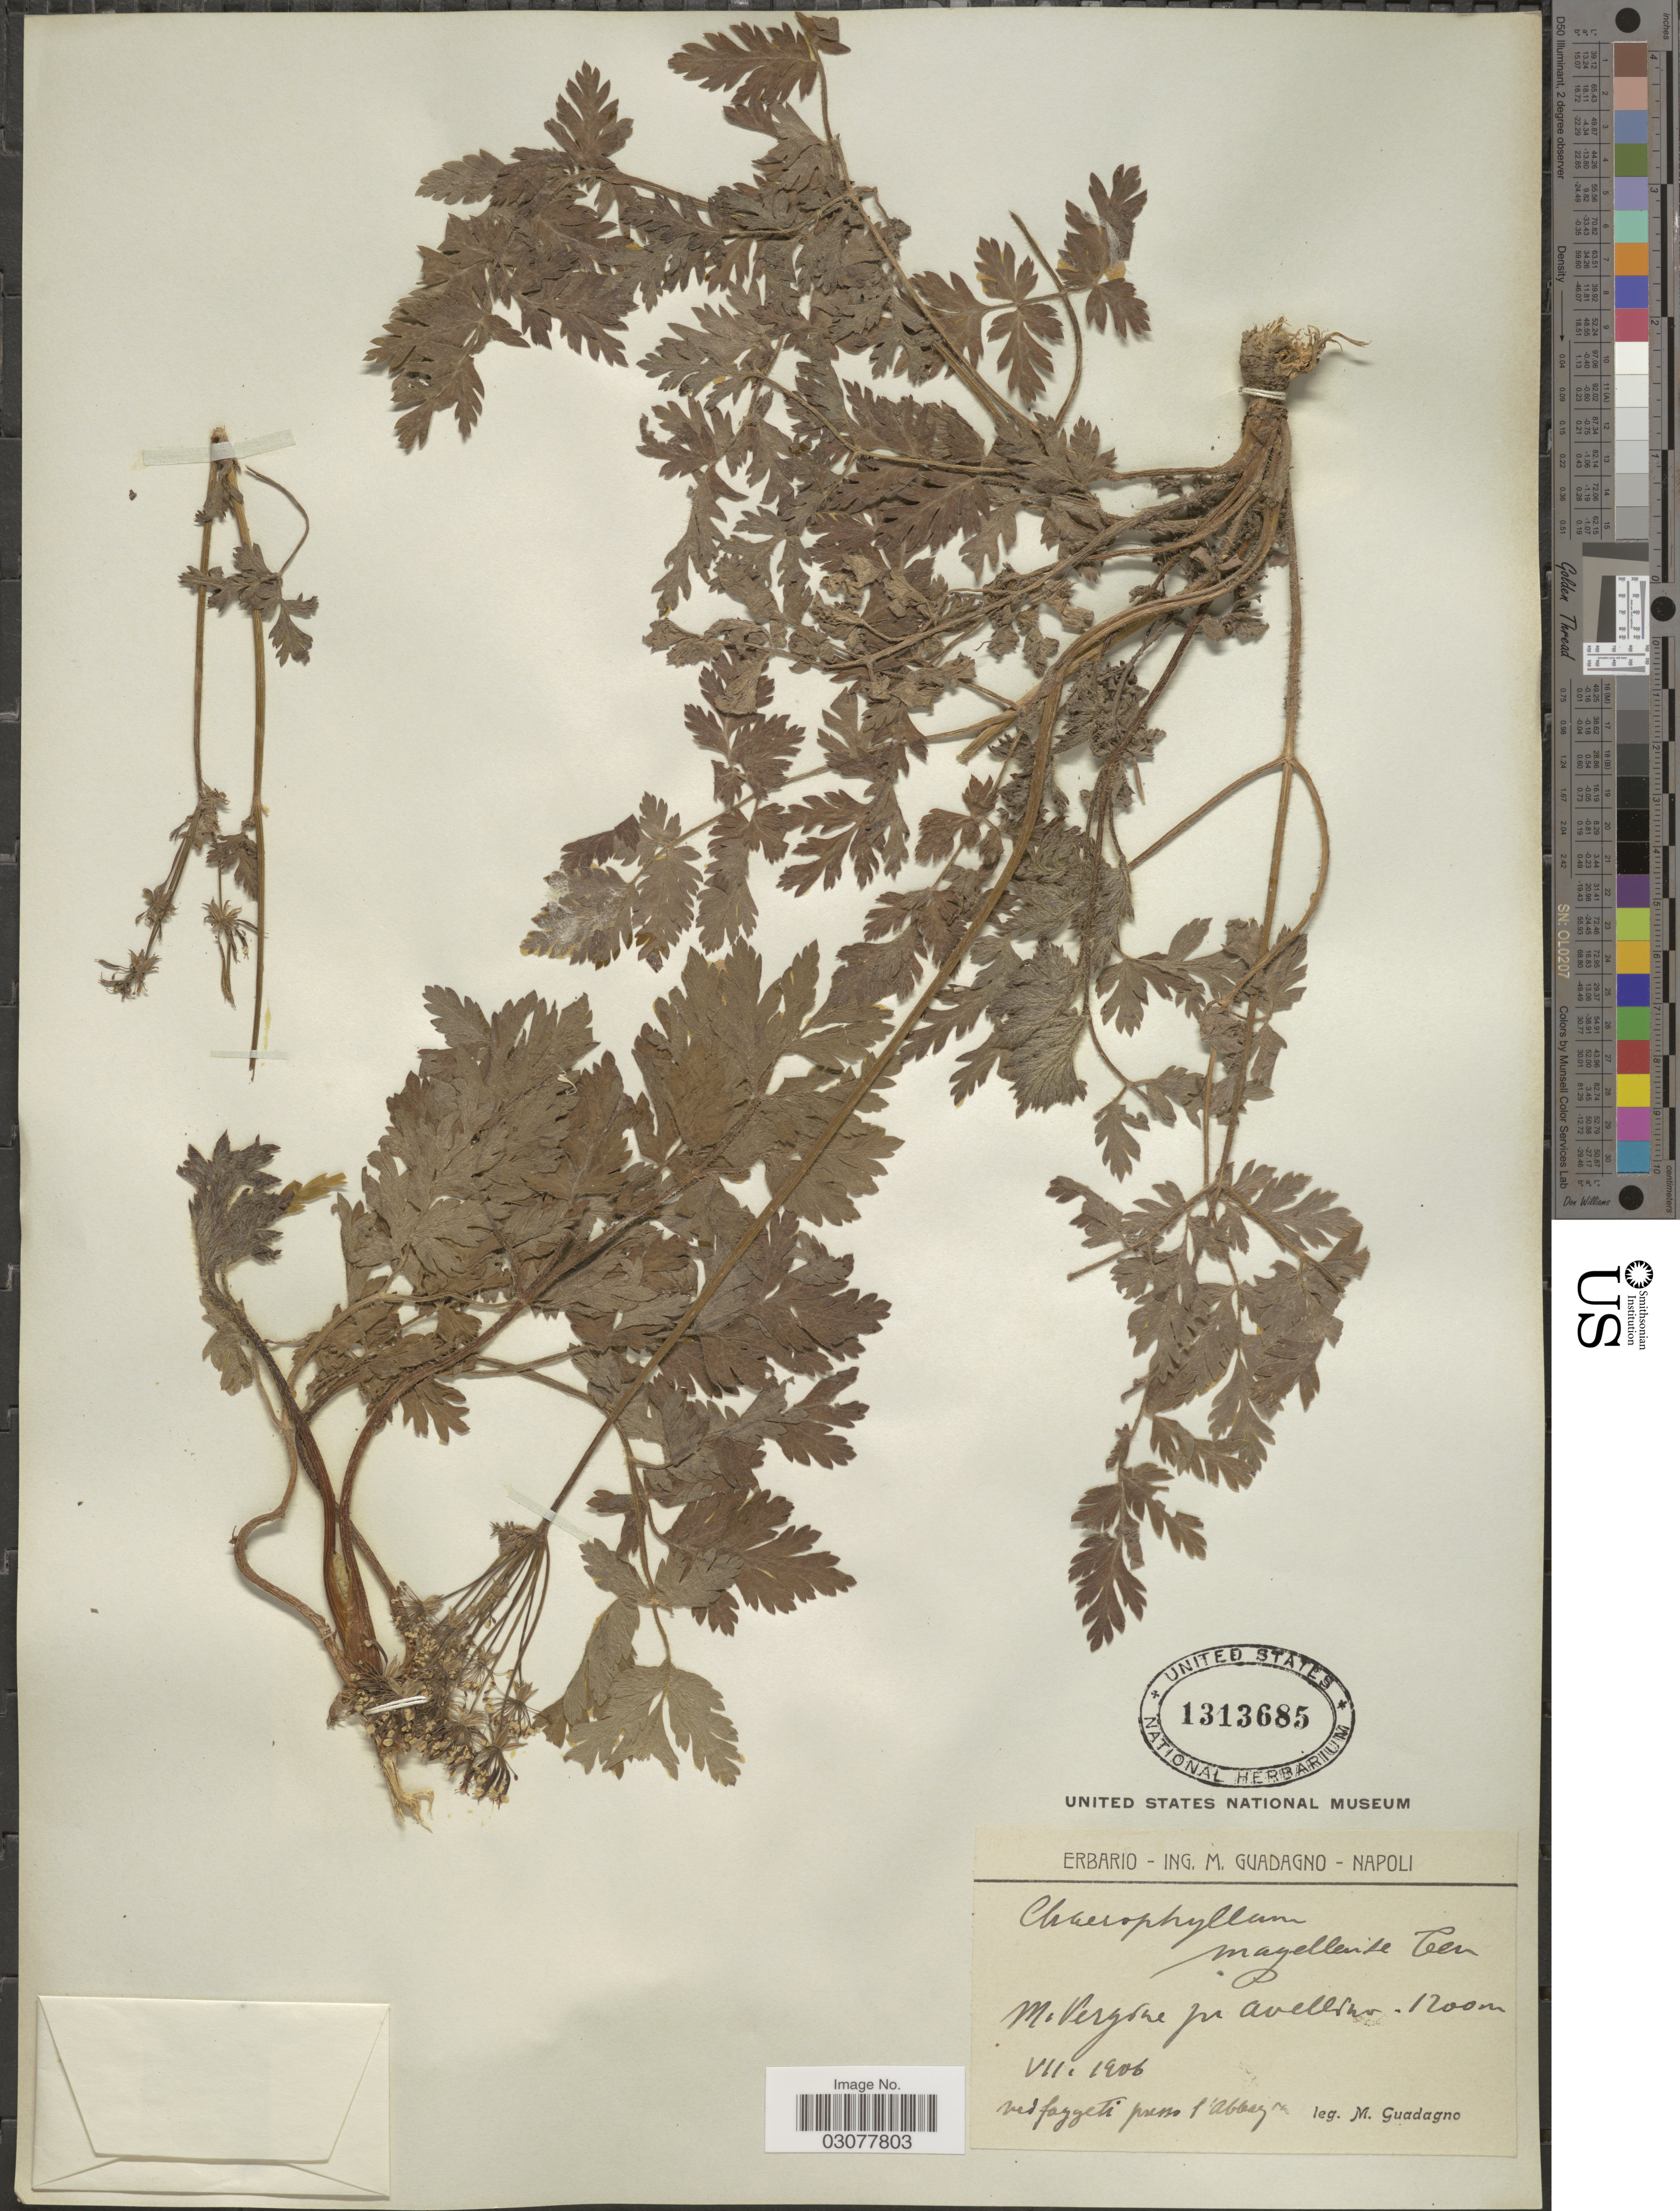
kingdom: Plantae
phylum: Tracheophyta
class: Magnoliopsida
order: Apiales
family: Apiaceae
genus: Chaerophyllum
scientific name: Chaerophyllum magellense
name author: Ten.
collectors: M. Guadagno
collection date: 1906-07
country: Italy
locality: M Vergine pr Avellino.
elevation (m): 1200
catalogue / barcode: US 1313685